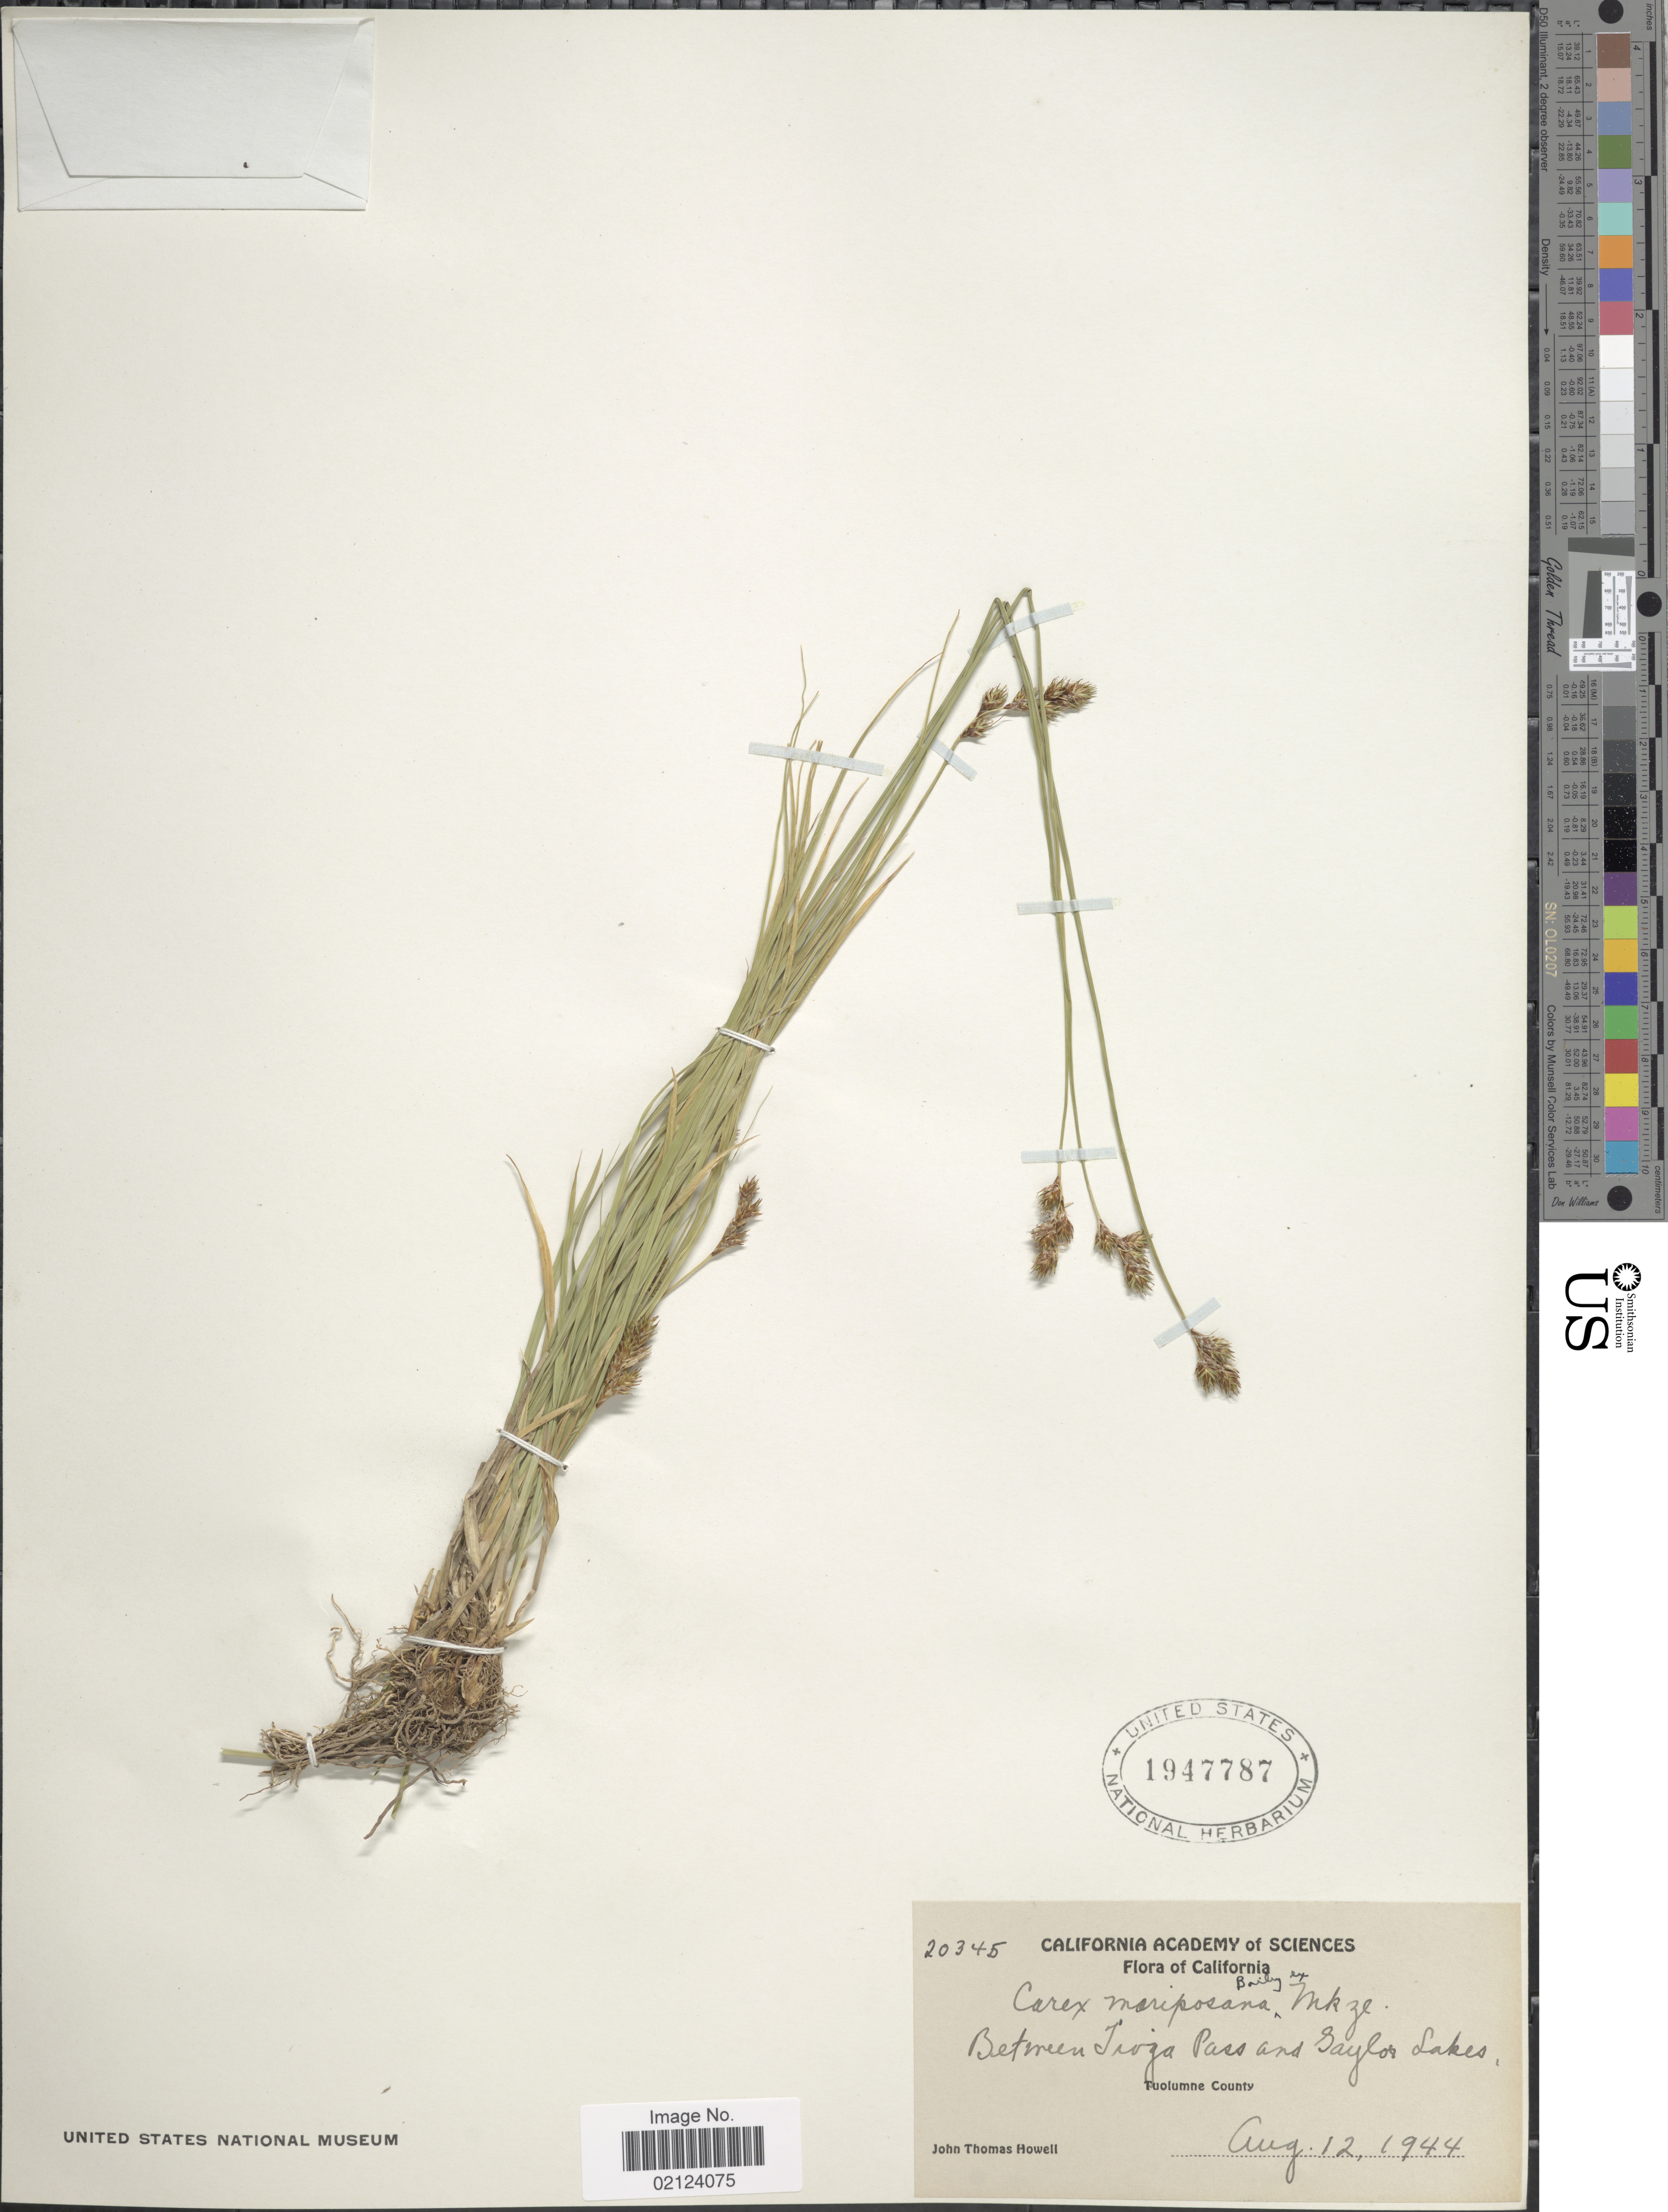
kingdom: Plantae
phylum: Tracheophyta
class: Liliopsida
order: Poales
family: Cyperaceae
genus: Carex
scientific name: Carex mariposana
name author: L.H. Bailey ex Mack.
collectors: J. T. Howell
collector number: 20345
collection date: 1944-08-12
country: United States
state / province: California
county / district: Tuolumne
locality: Between Troga Pass and Taylor Lakes. Tuolumne County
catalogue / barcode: US 1947787